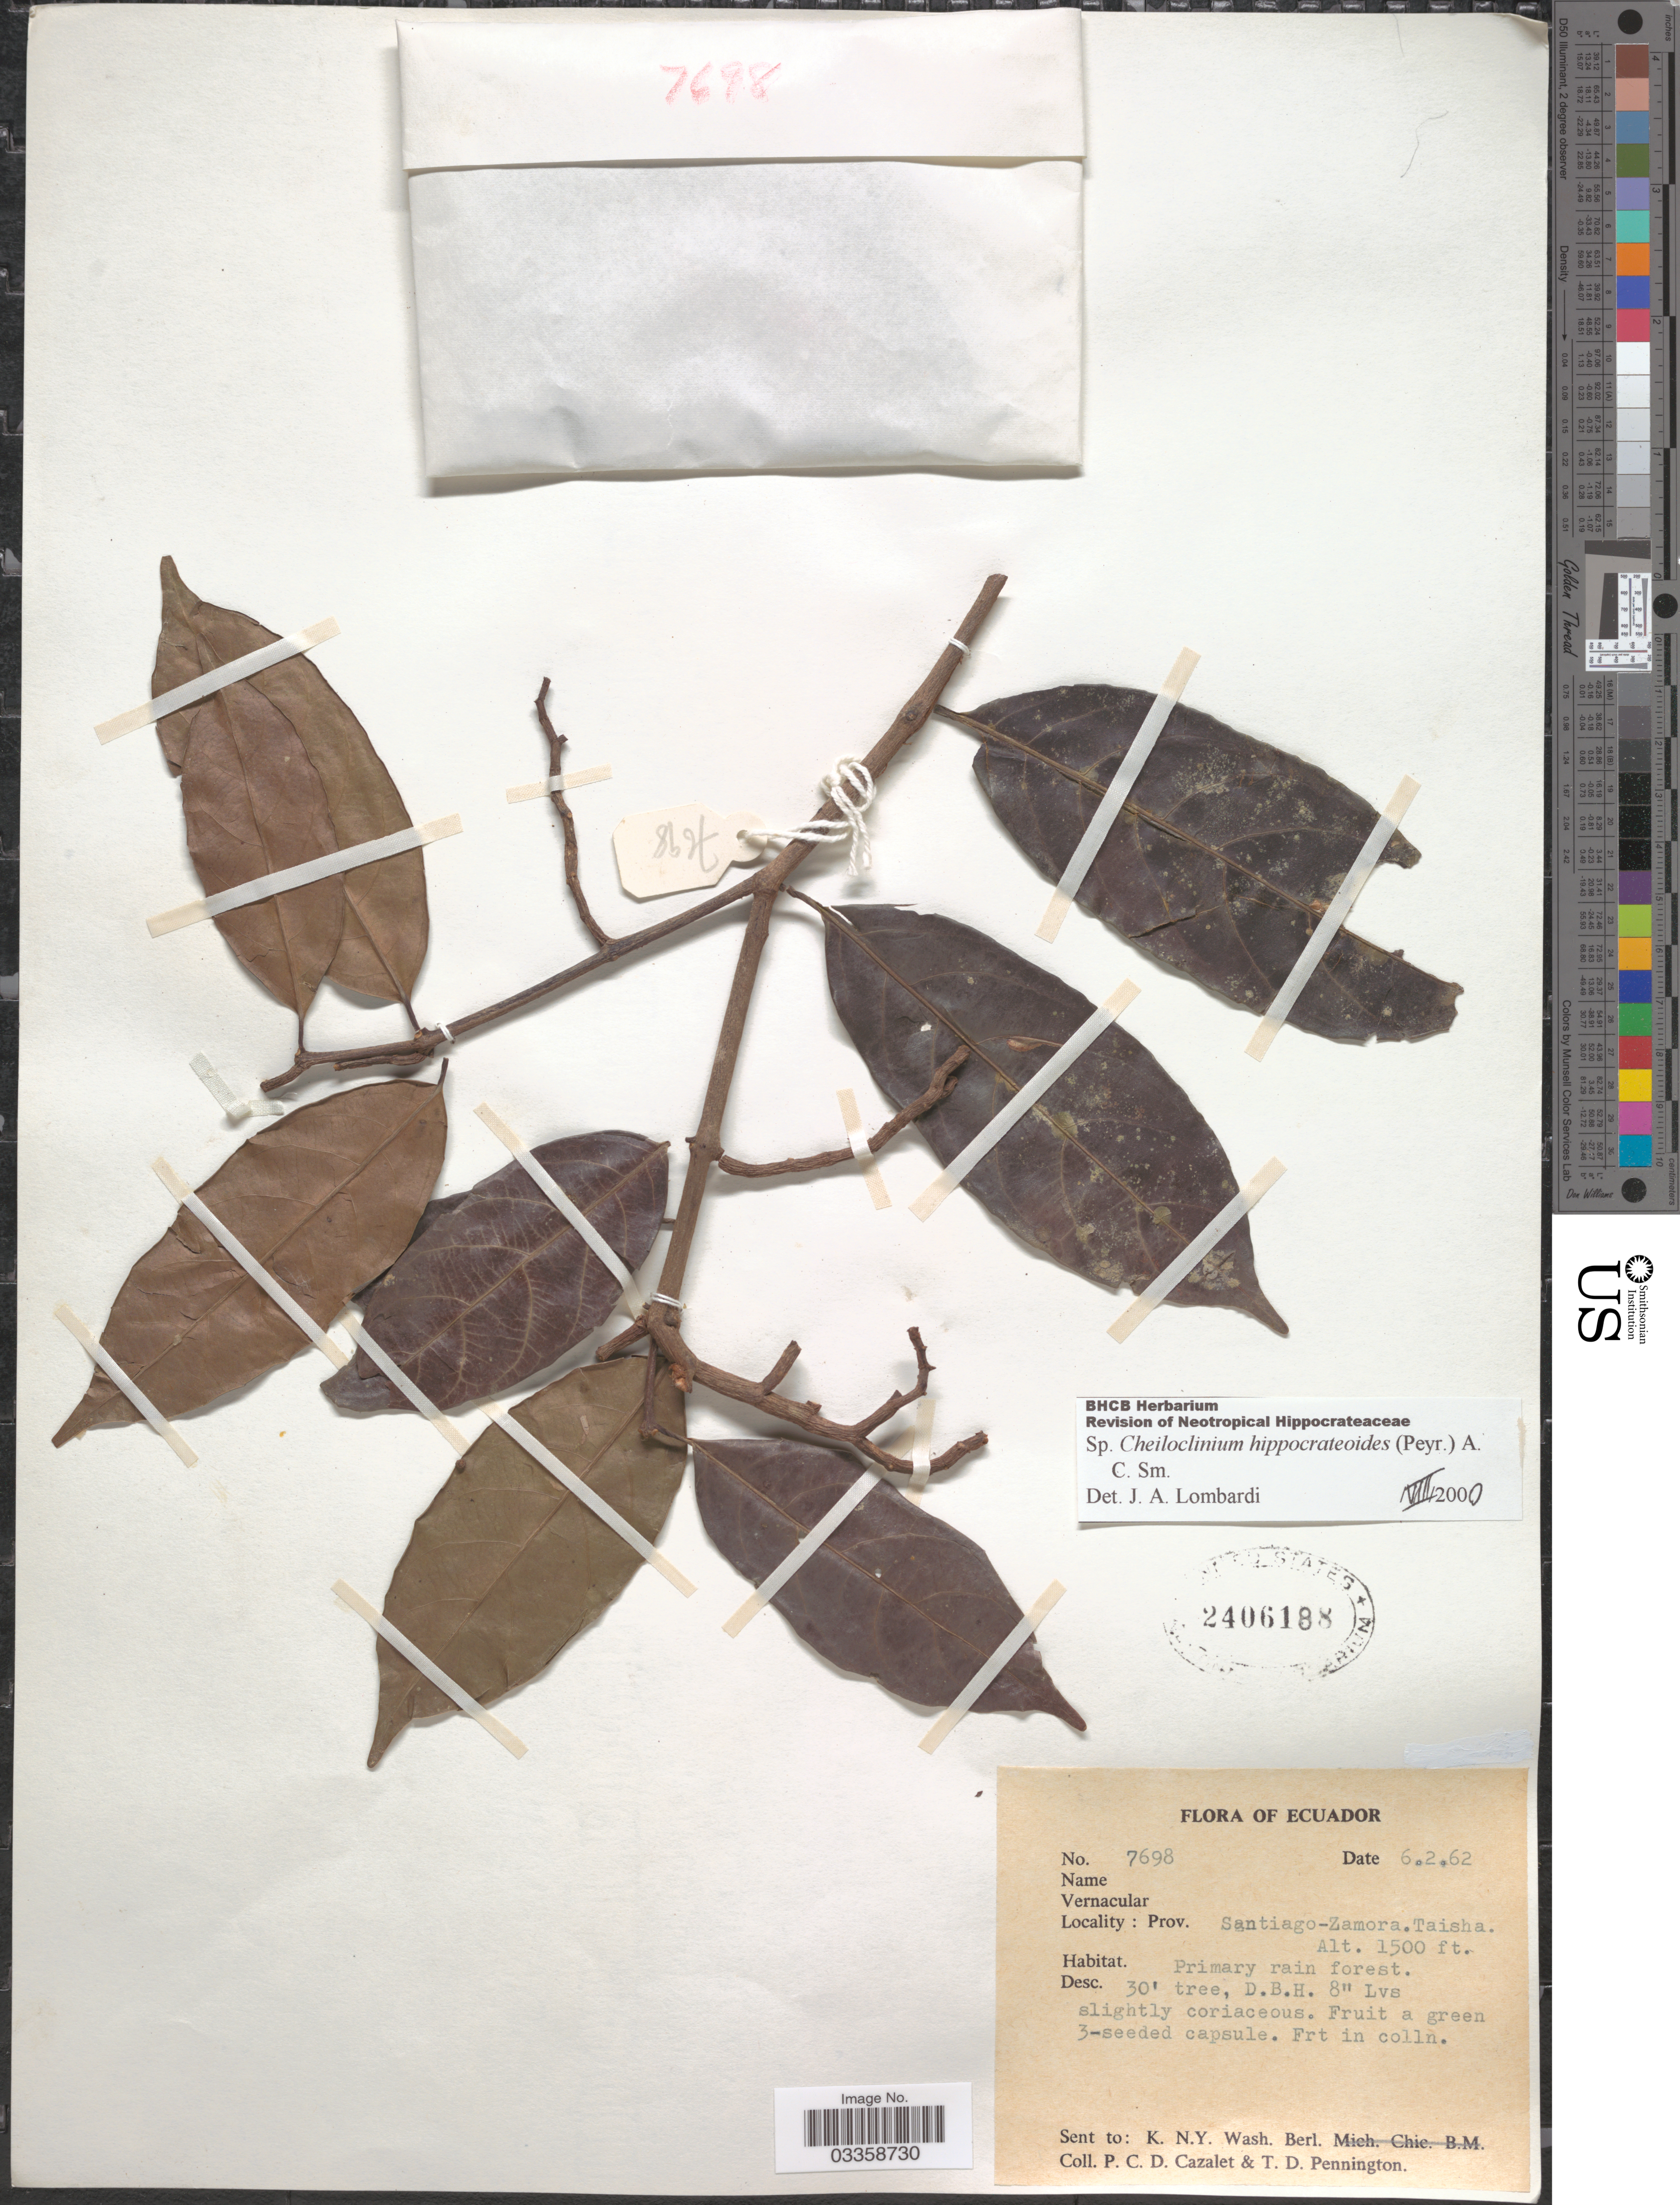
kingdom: Plantae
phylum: Tracheophyta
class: Magnoliopsida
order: Celastrales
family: Celastraceae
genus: Cheiloclinium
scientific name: Cheiloclinium hippocrateoides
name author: (Peyr.) A.C. Sm.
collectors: P. C. D. Cazalet & T. D. Pennington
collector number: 7698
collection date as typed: Transcribed d/m/y: 6/2/62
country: Ecuador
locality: Prov. Santiago-Zamora. Taisha.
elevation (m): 457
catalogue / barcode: US 2406188